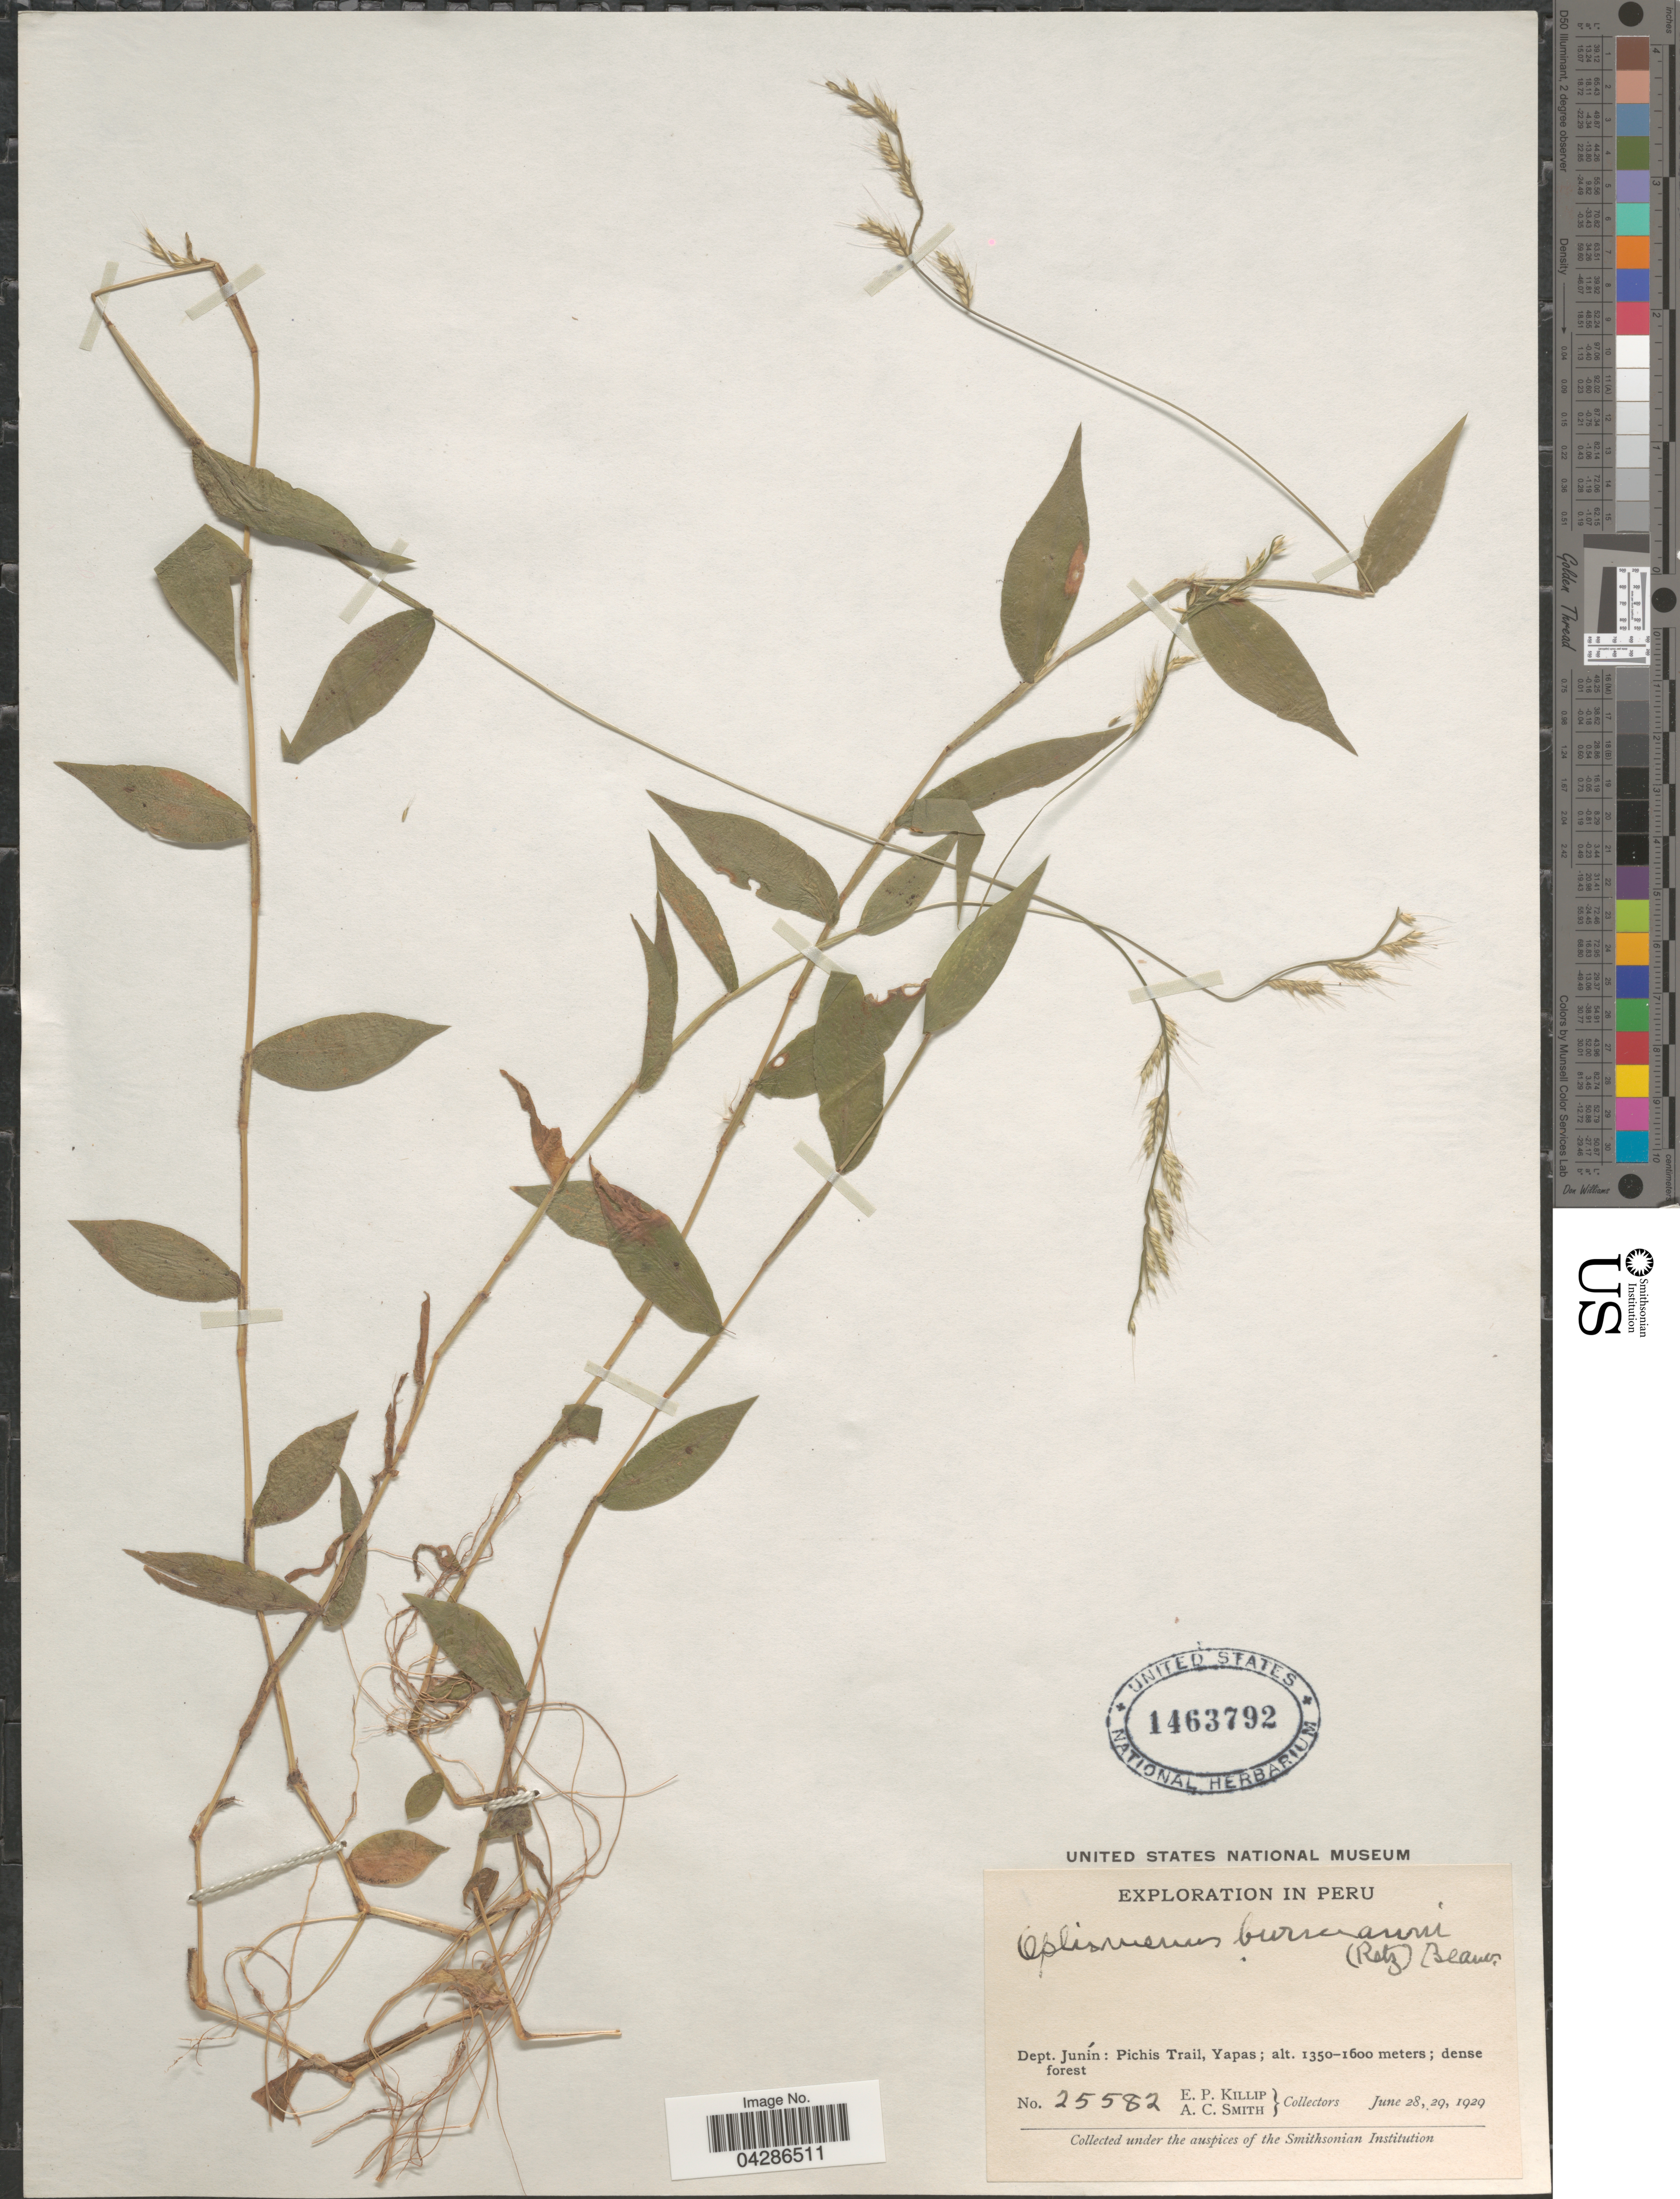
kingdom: Plantae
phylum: Tracheophyta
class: Liliopsida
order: Poales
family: Poaceae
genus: Oplismenus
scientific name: Oplismenus burmannii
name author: (Retz.) P. Beauv.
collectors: E. P. Killip & A. C. Smith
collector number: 25582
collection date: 1929-06-28/1929-06-29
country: Peru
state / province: Junín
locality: Exploration In Peru. Dept. Junín: Pichis Trail, Yapas.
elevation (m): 1350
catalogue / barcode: US 1463792